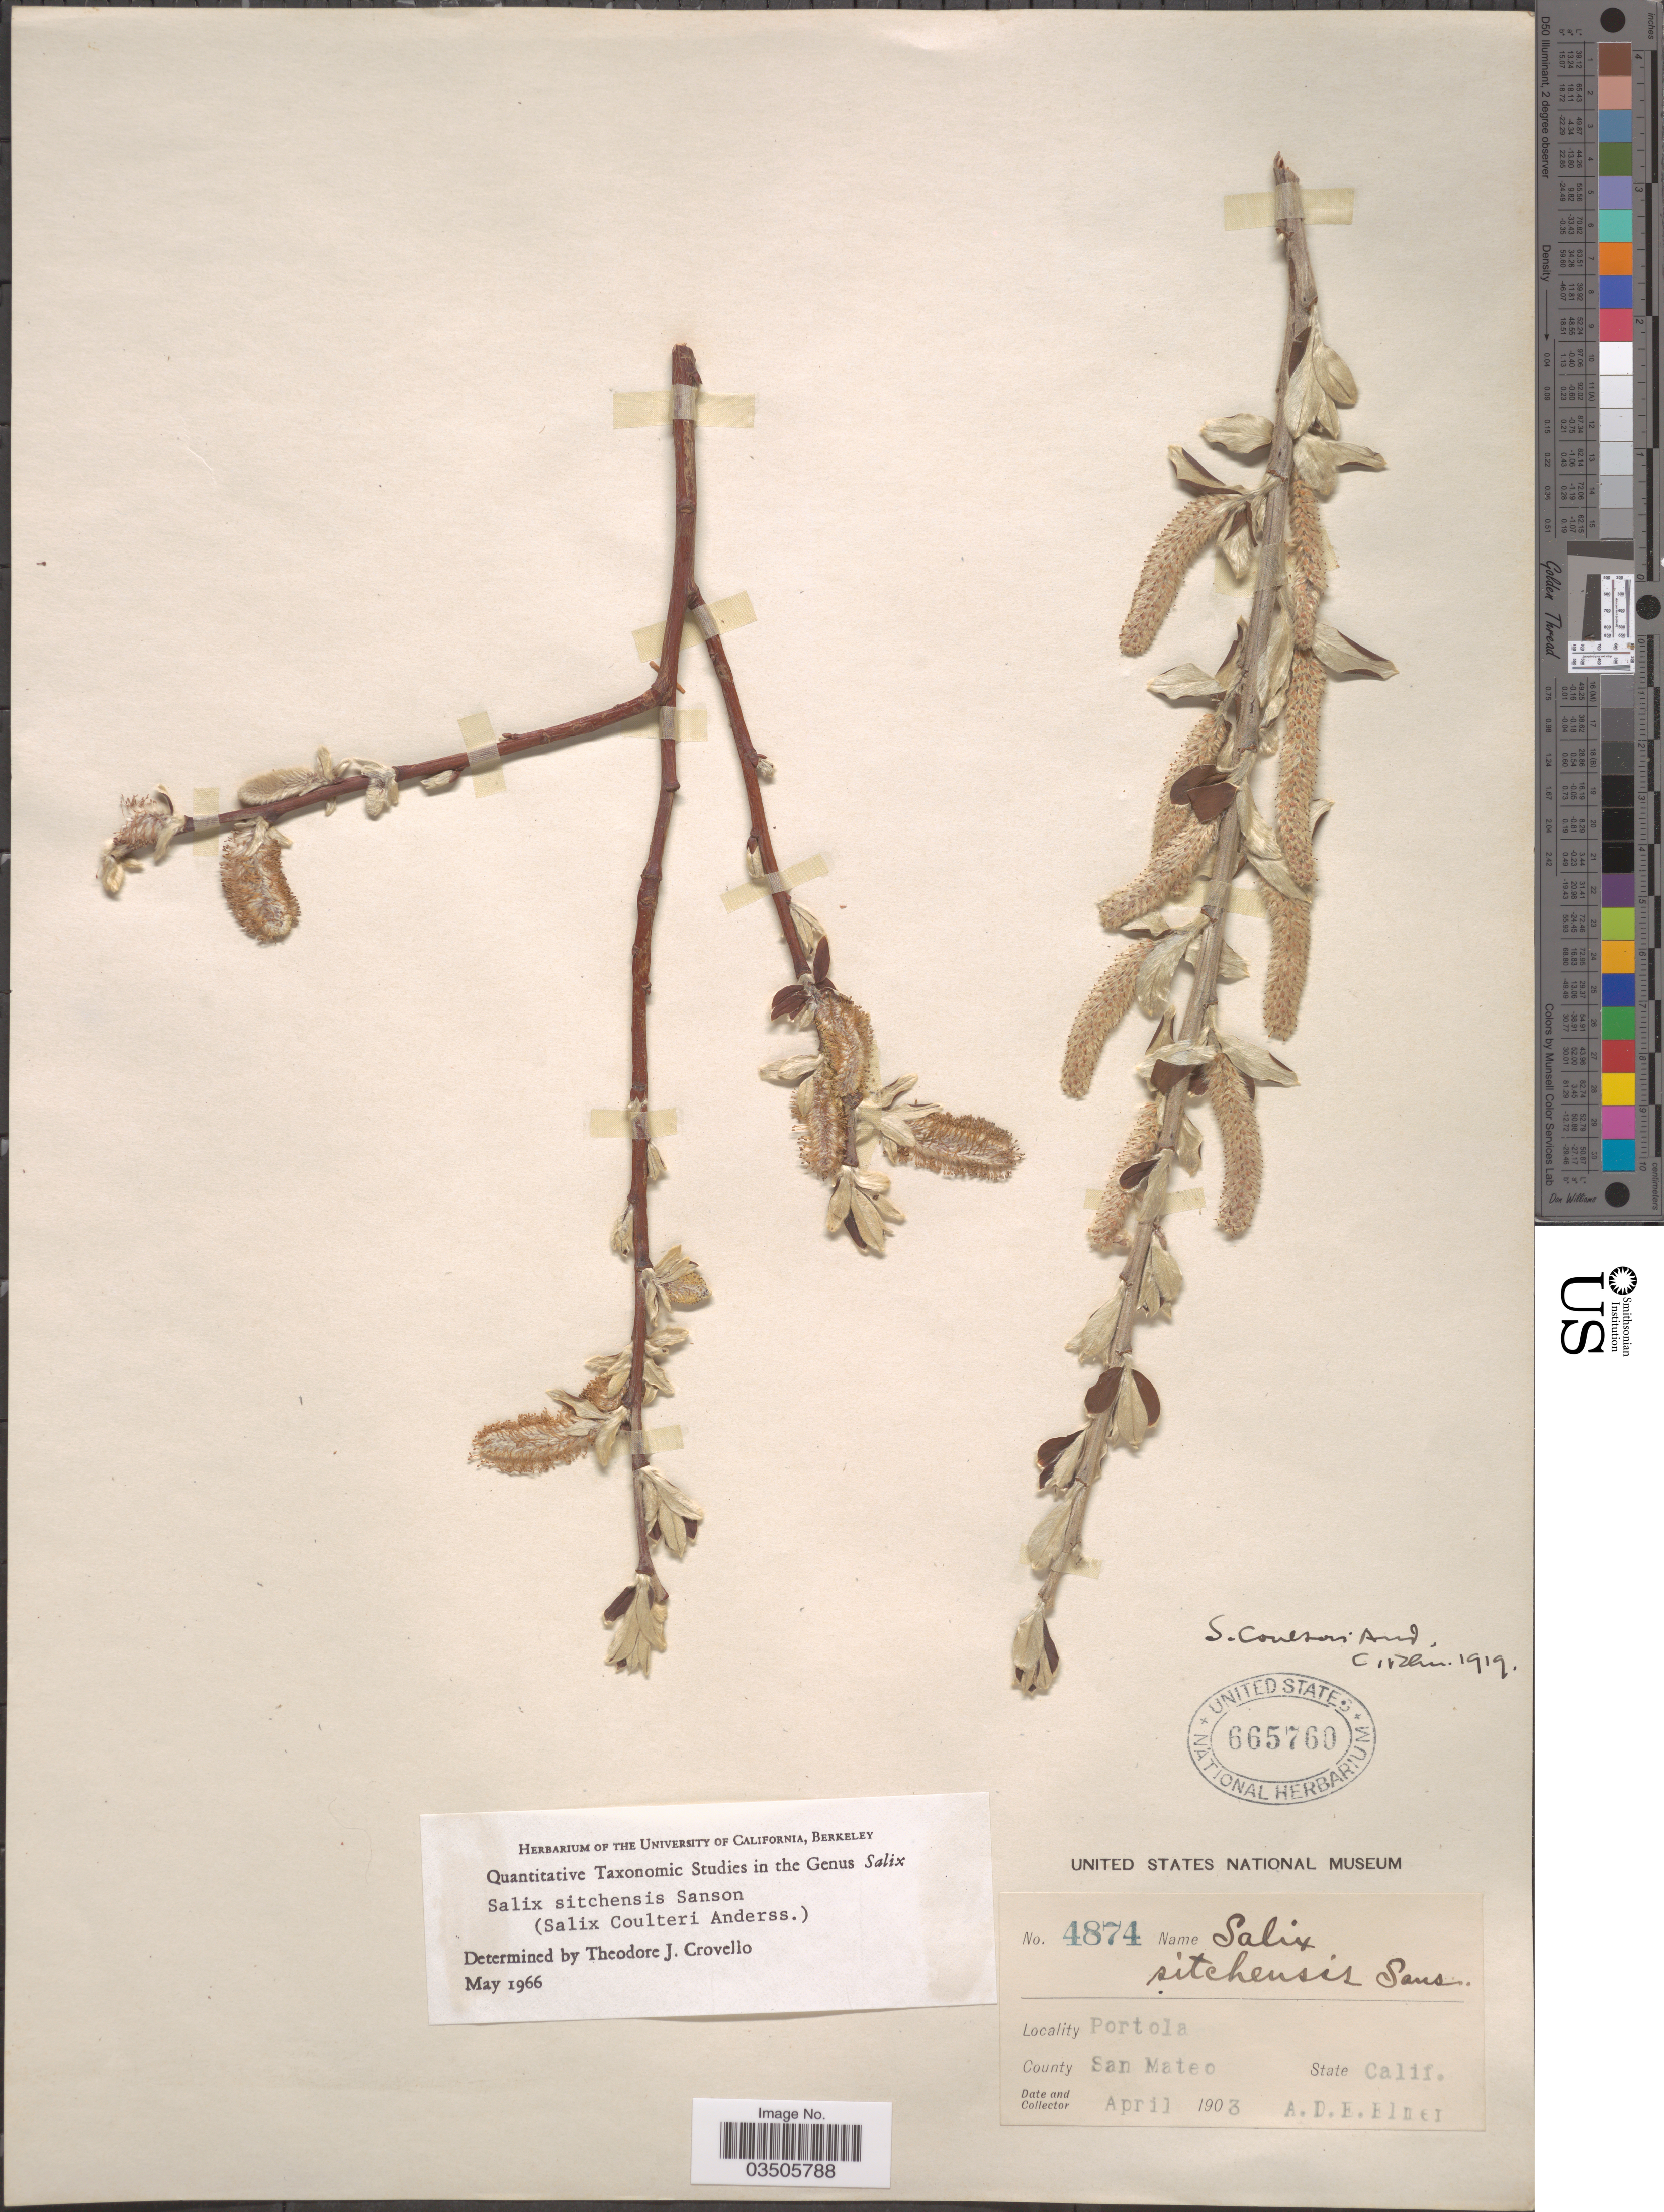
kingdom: Plantae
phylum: Tracheophyta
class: Magnoliopsida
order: Malpighiales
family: Salicaceae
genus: Salix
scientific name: Salix sitchensis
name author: Sanson ex Bong.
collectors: A. D. E. Elmer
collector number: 4874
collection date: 1903-04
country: United States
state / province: California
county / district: San Mateo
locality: Portola. County San Mateo.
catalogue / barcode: US 665760